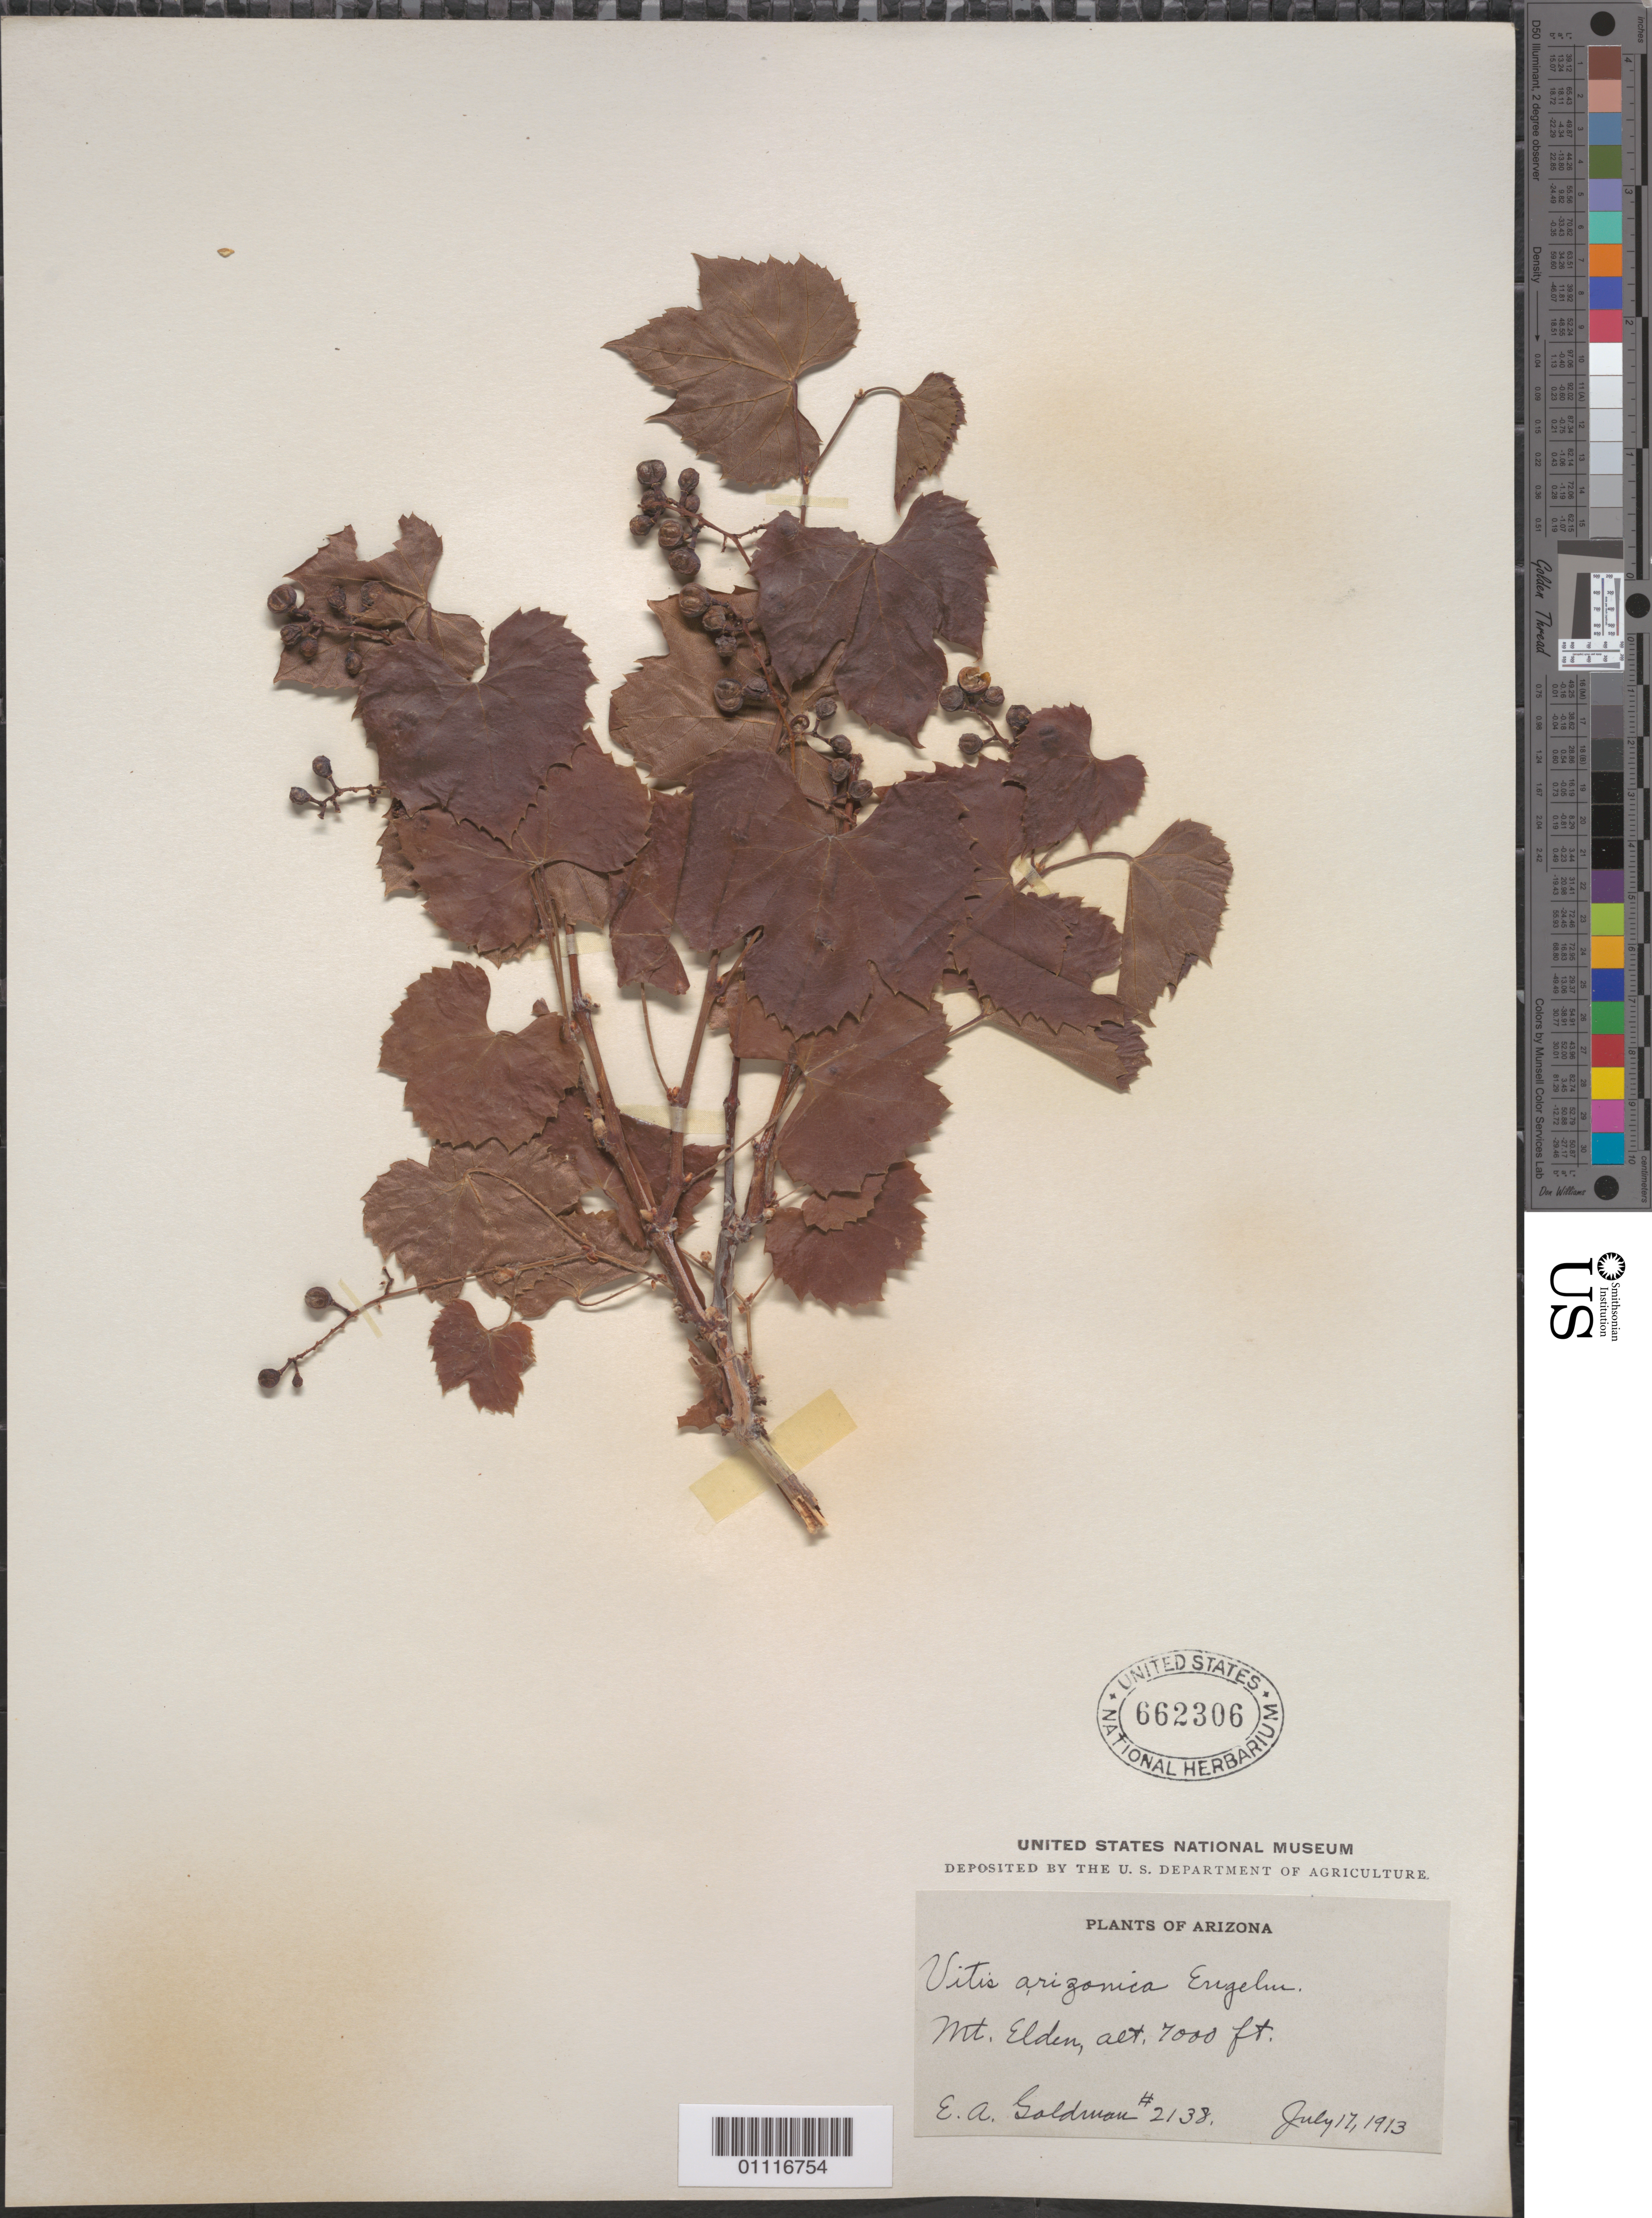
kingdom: Plantae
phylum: Tracheophyta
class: Magnoliopsida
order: Vitales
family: Vitaceae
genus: Vitis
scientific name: Vitis arizonica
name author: Engelm.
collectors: E. A. Goldman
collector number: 2138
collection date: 1913-07-17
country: United States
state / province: Arizona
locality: Mt. Elden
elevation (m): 2134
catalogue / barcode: US 662306